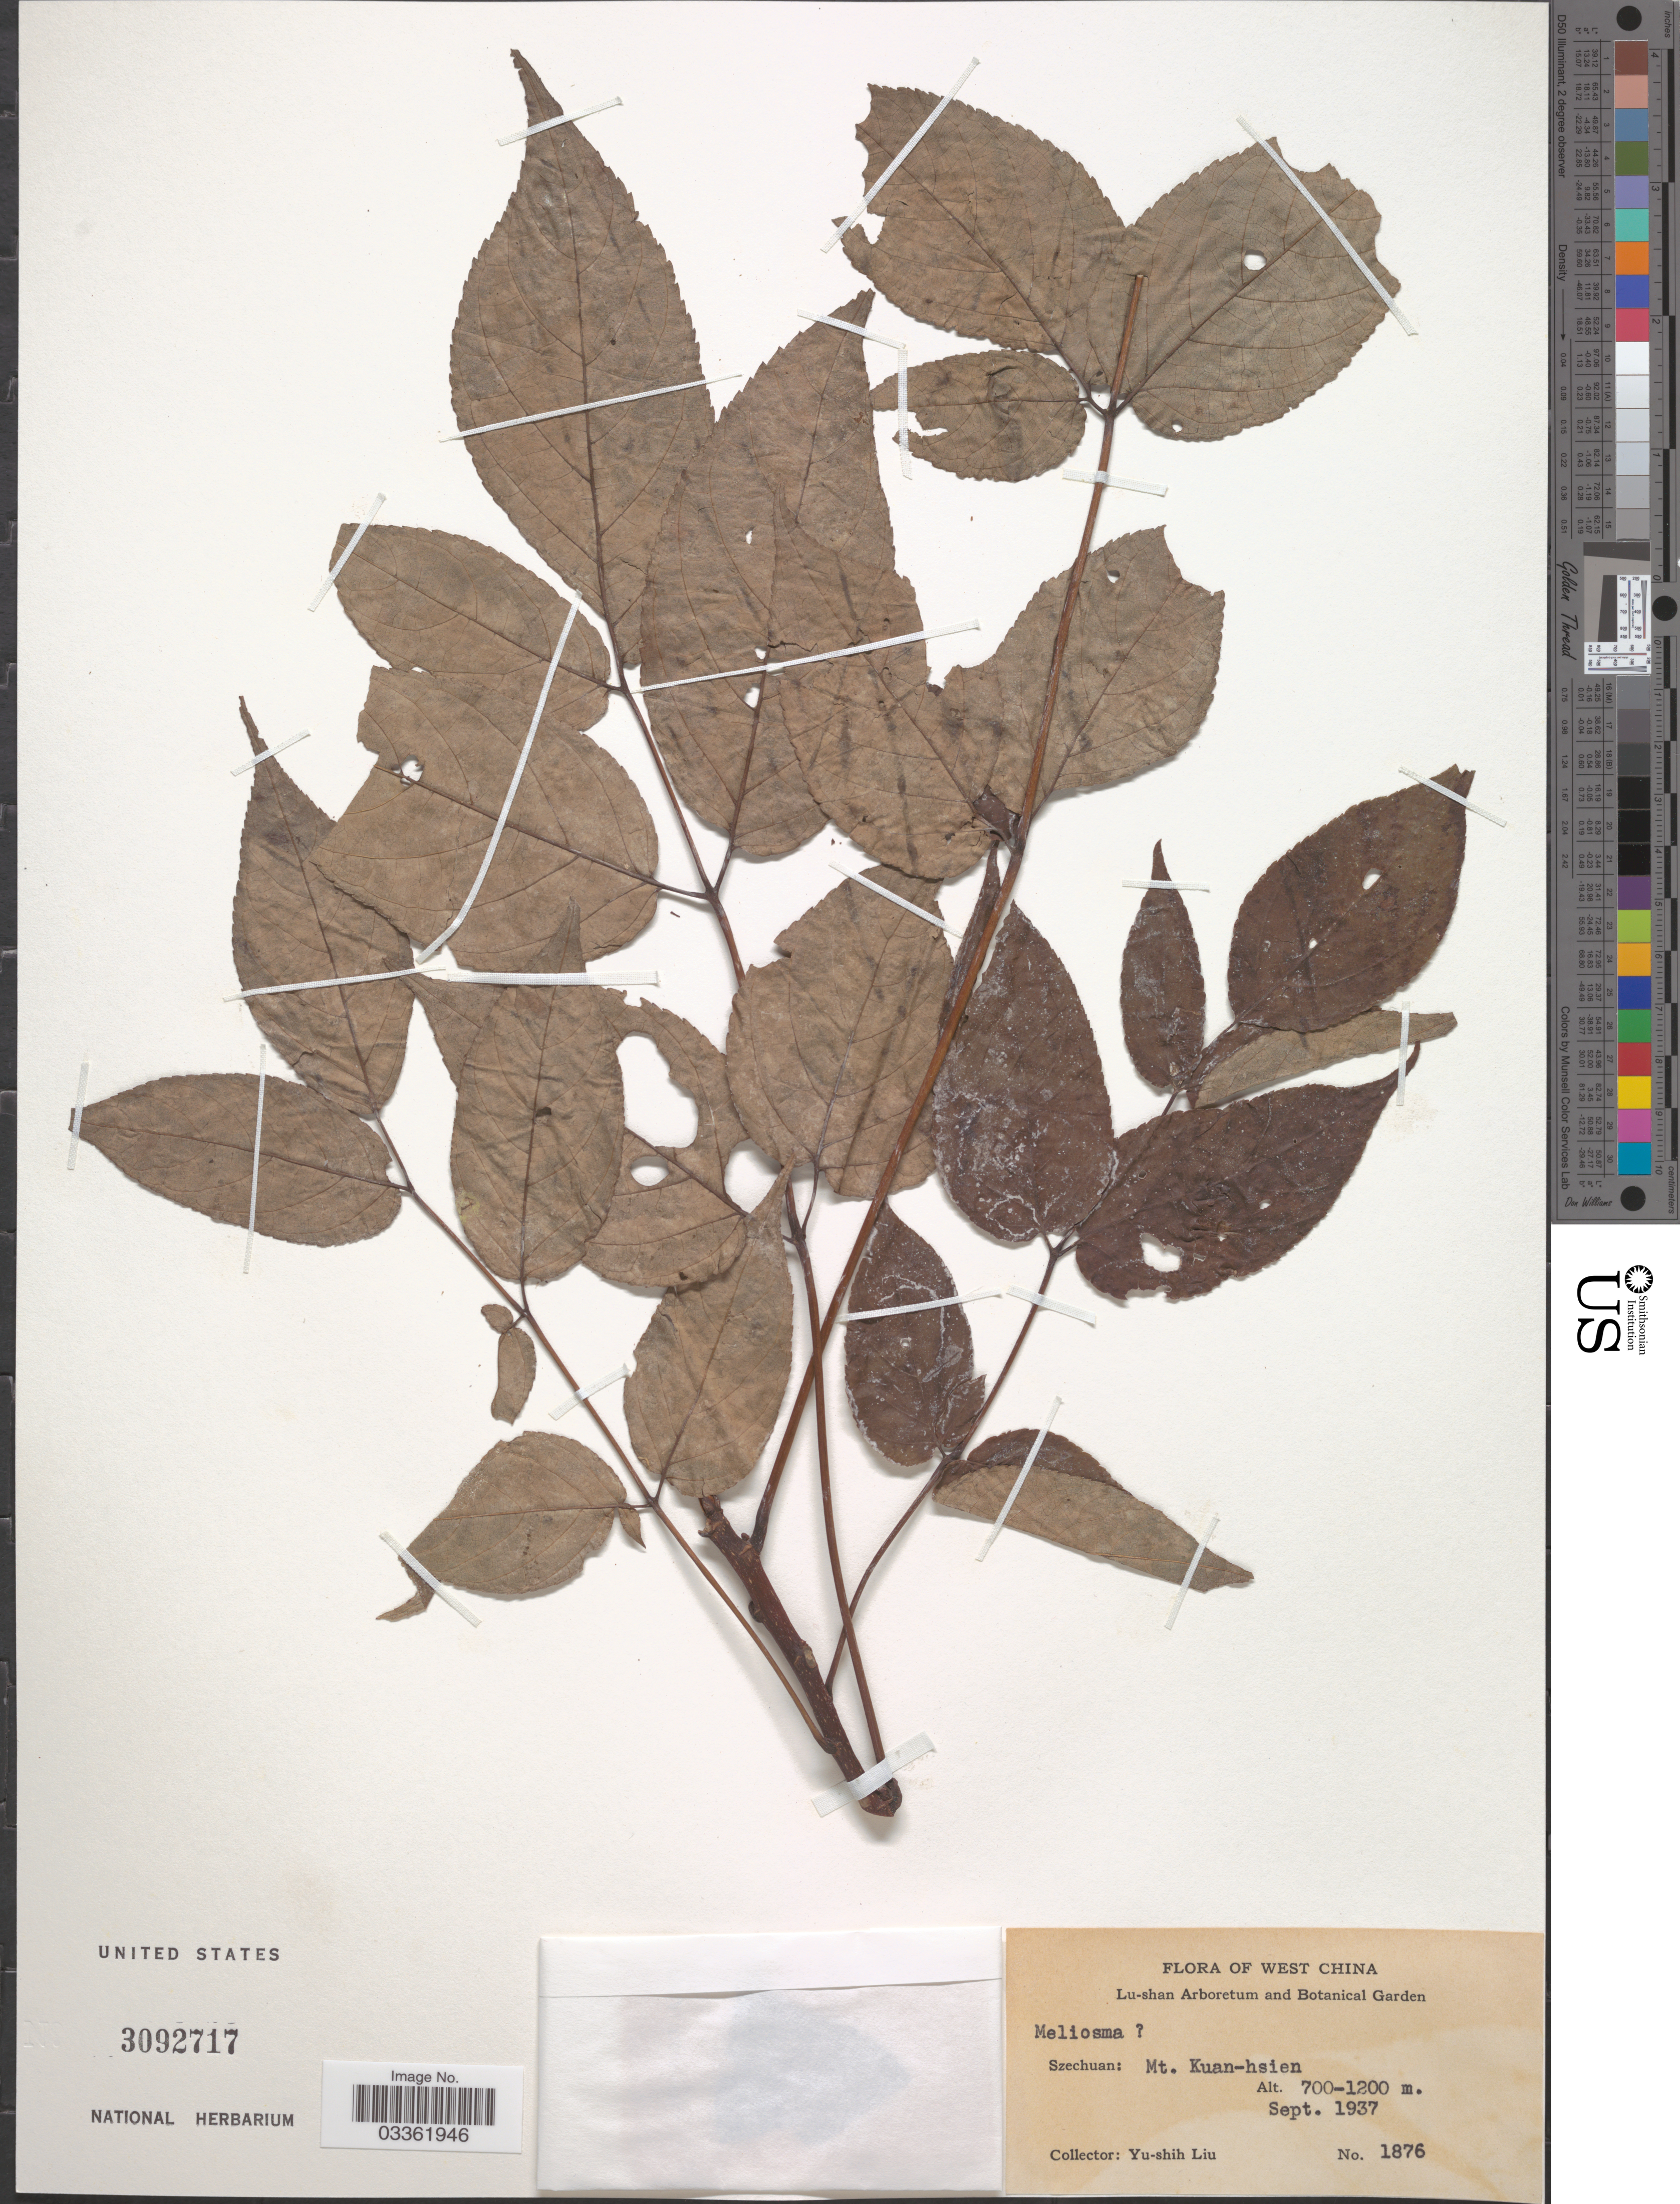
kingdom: Plantae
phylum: Tracheophyta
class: Magnoliopsida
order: Proteales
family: Sabiaceae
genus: Meliosma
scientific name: Meliosma sp.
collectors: Y.-S. Liu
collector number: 1876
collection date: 1937-09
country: China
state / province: Sichuan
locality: West China, Szechuan: Mt. Kuan-hsien.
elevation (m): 700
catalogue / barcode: US 3092717